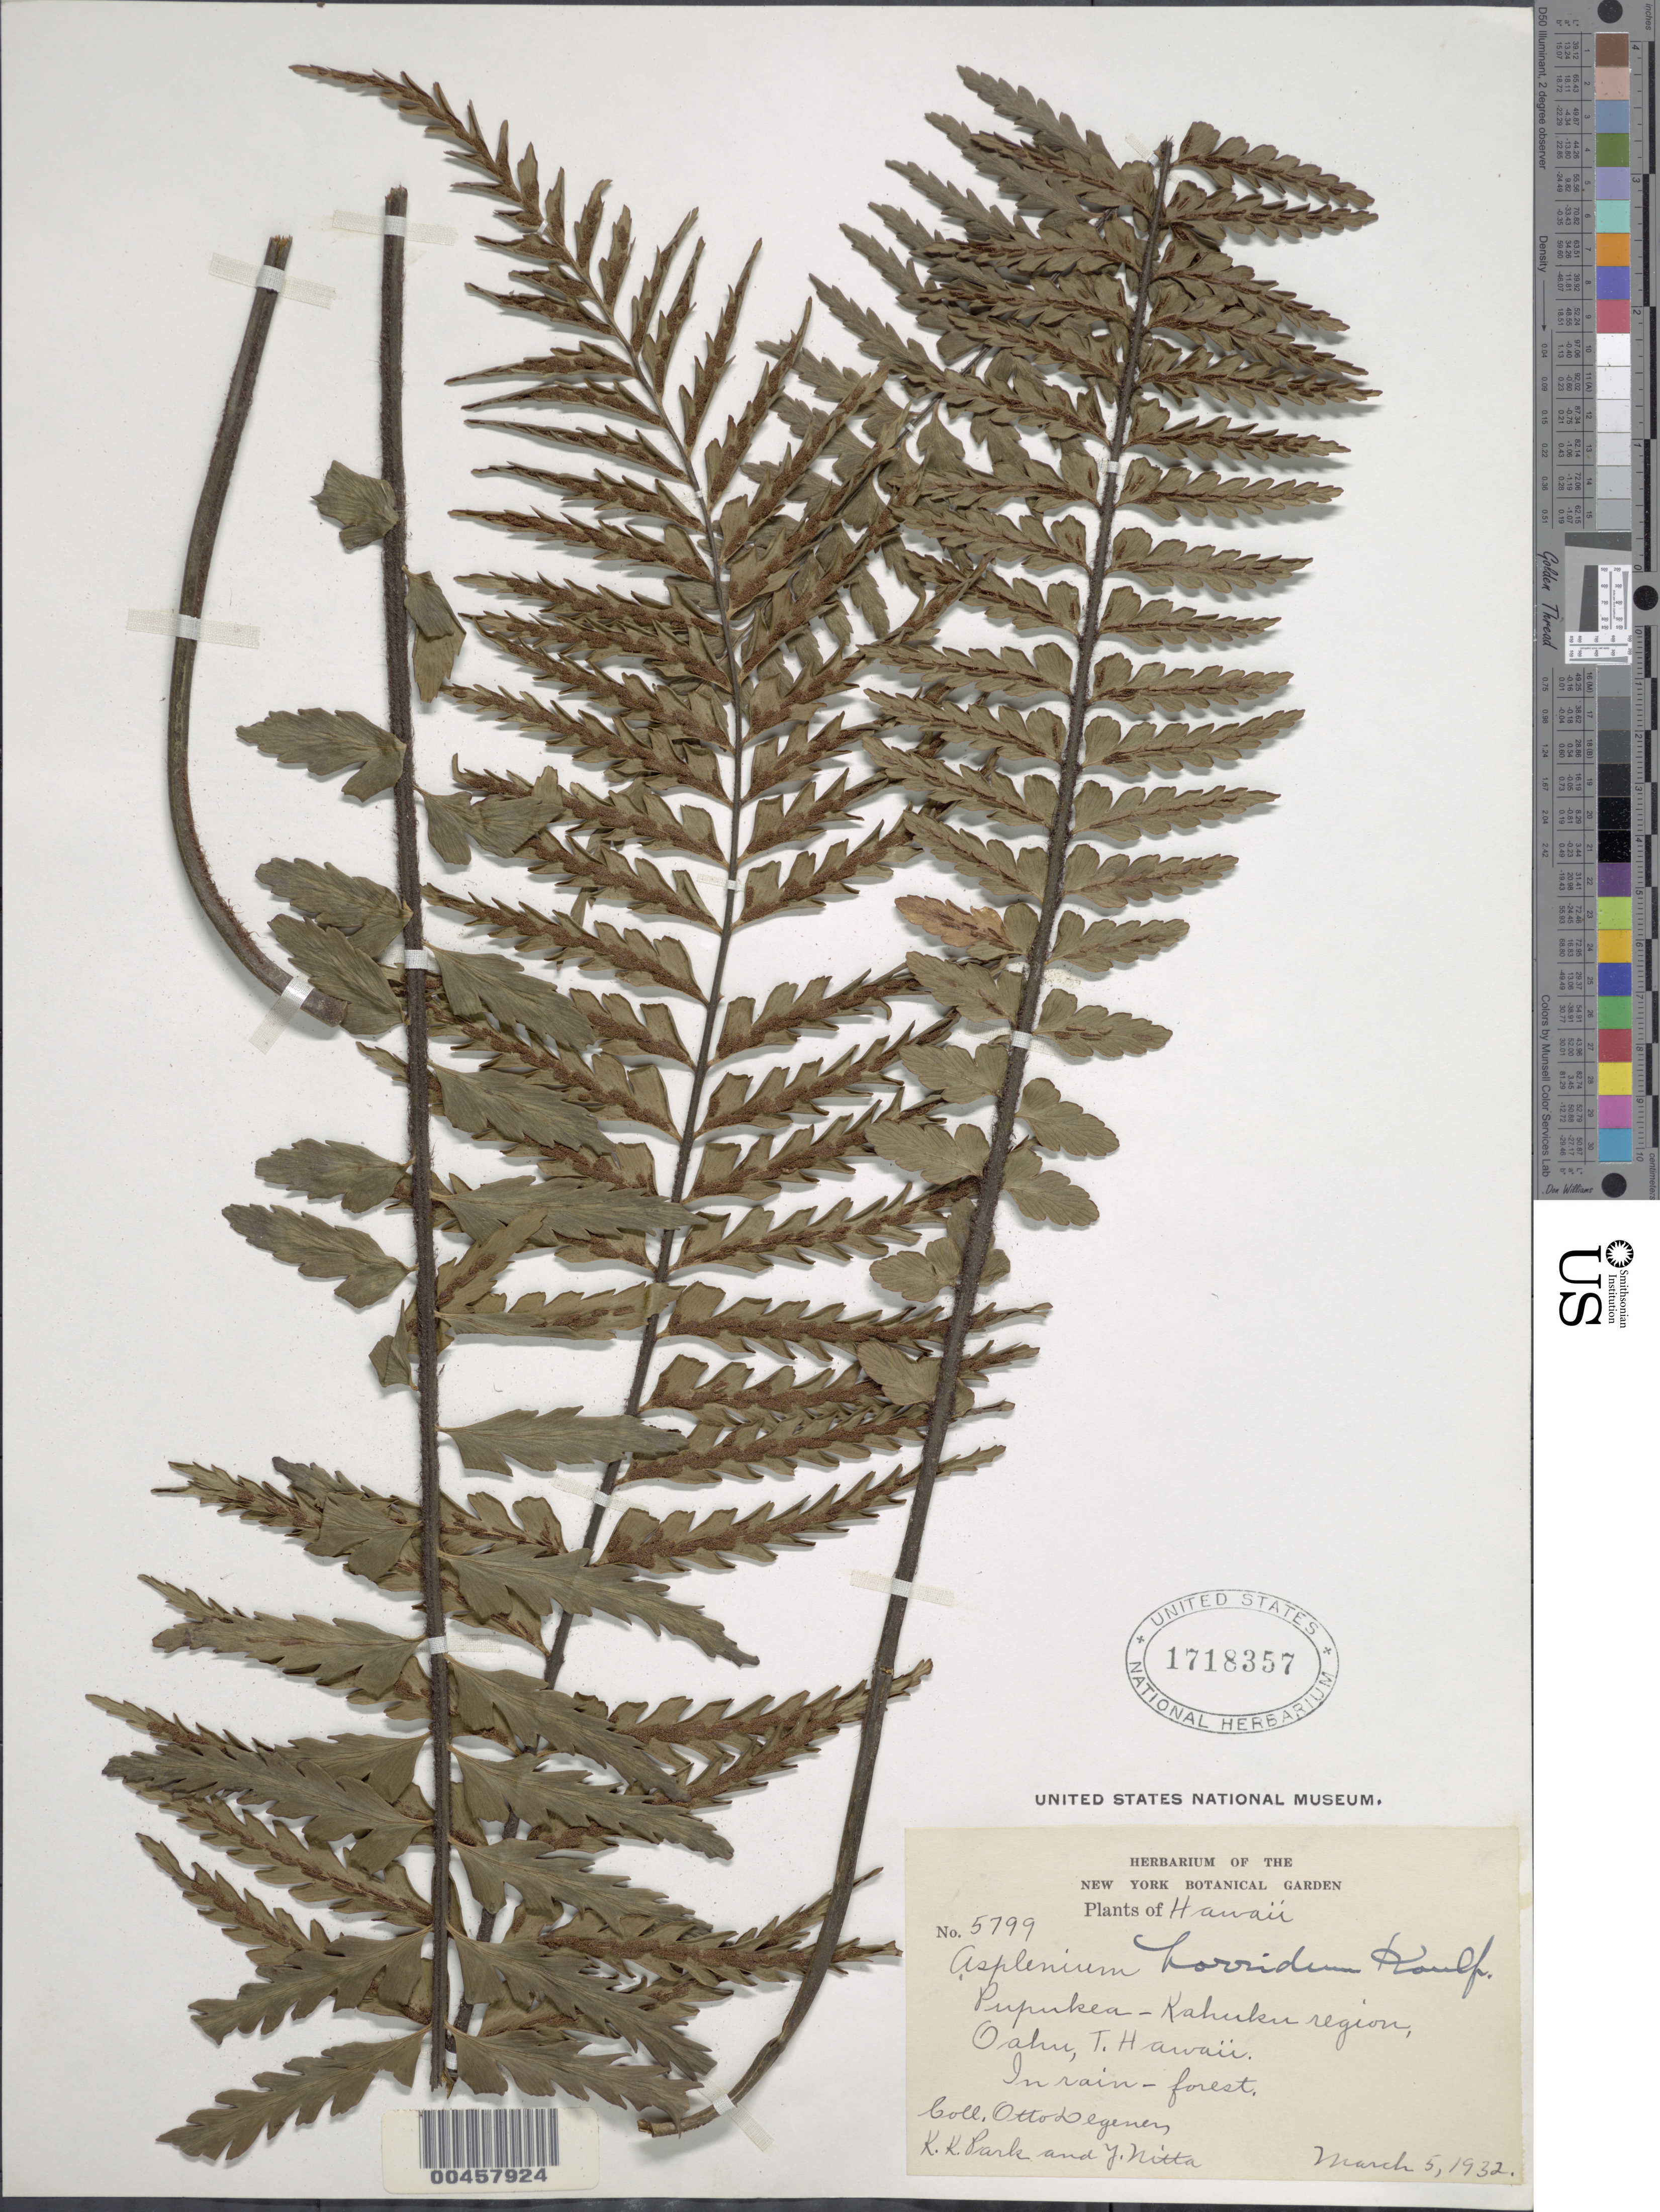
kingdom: Plantae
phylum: Tracheophyta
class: Polypodiopsida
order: Polypodiales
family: Aspleniaceae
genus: Asplenium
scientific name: Asplenium horridum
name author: Kaulf.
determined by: Wagner, W. L., (BOT), Smithsonian Institution - National Museum of Natural History (UNITED STATES)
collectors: O. Degener, K. Park & Y. Nitta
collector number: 5799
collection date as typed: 3 Mar 1932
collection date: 1932-03-03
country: United States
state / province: Hawaii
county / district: Honolulu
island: Oahu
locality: Pupukea-Kahuku region, Oahu, T. Hawaii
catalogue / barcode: US 1718357